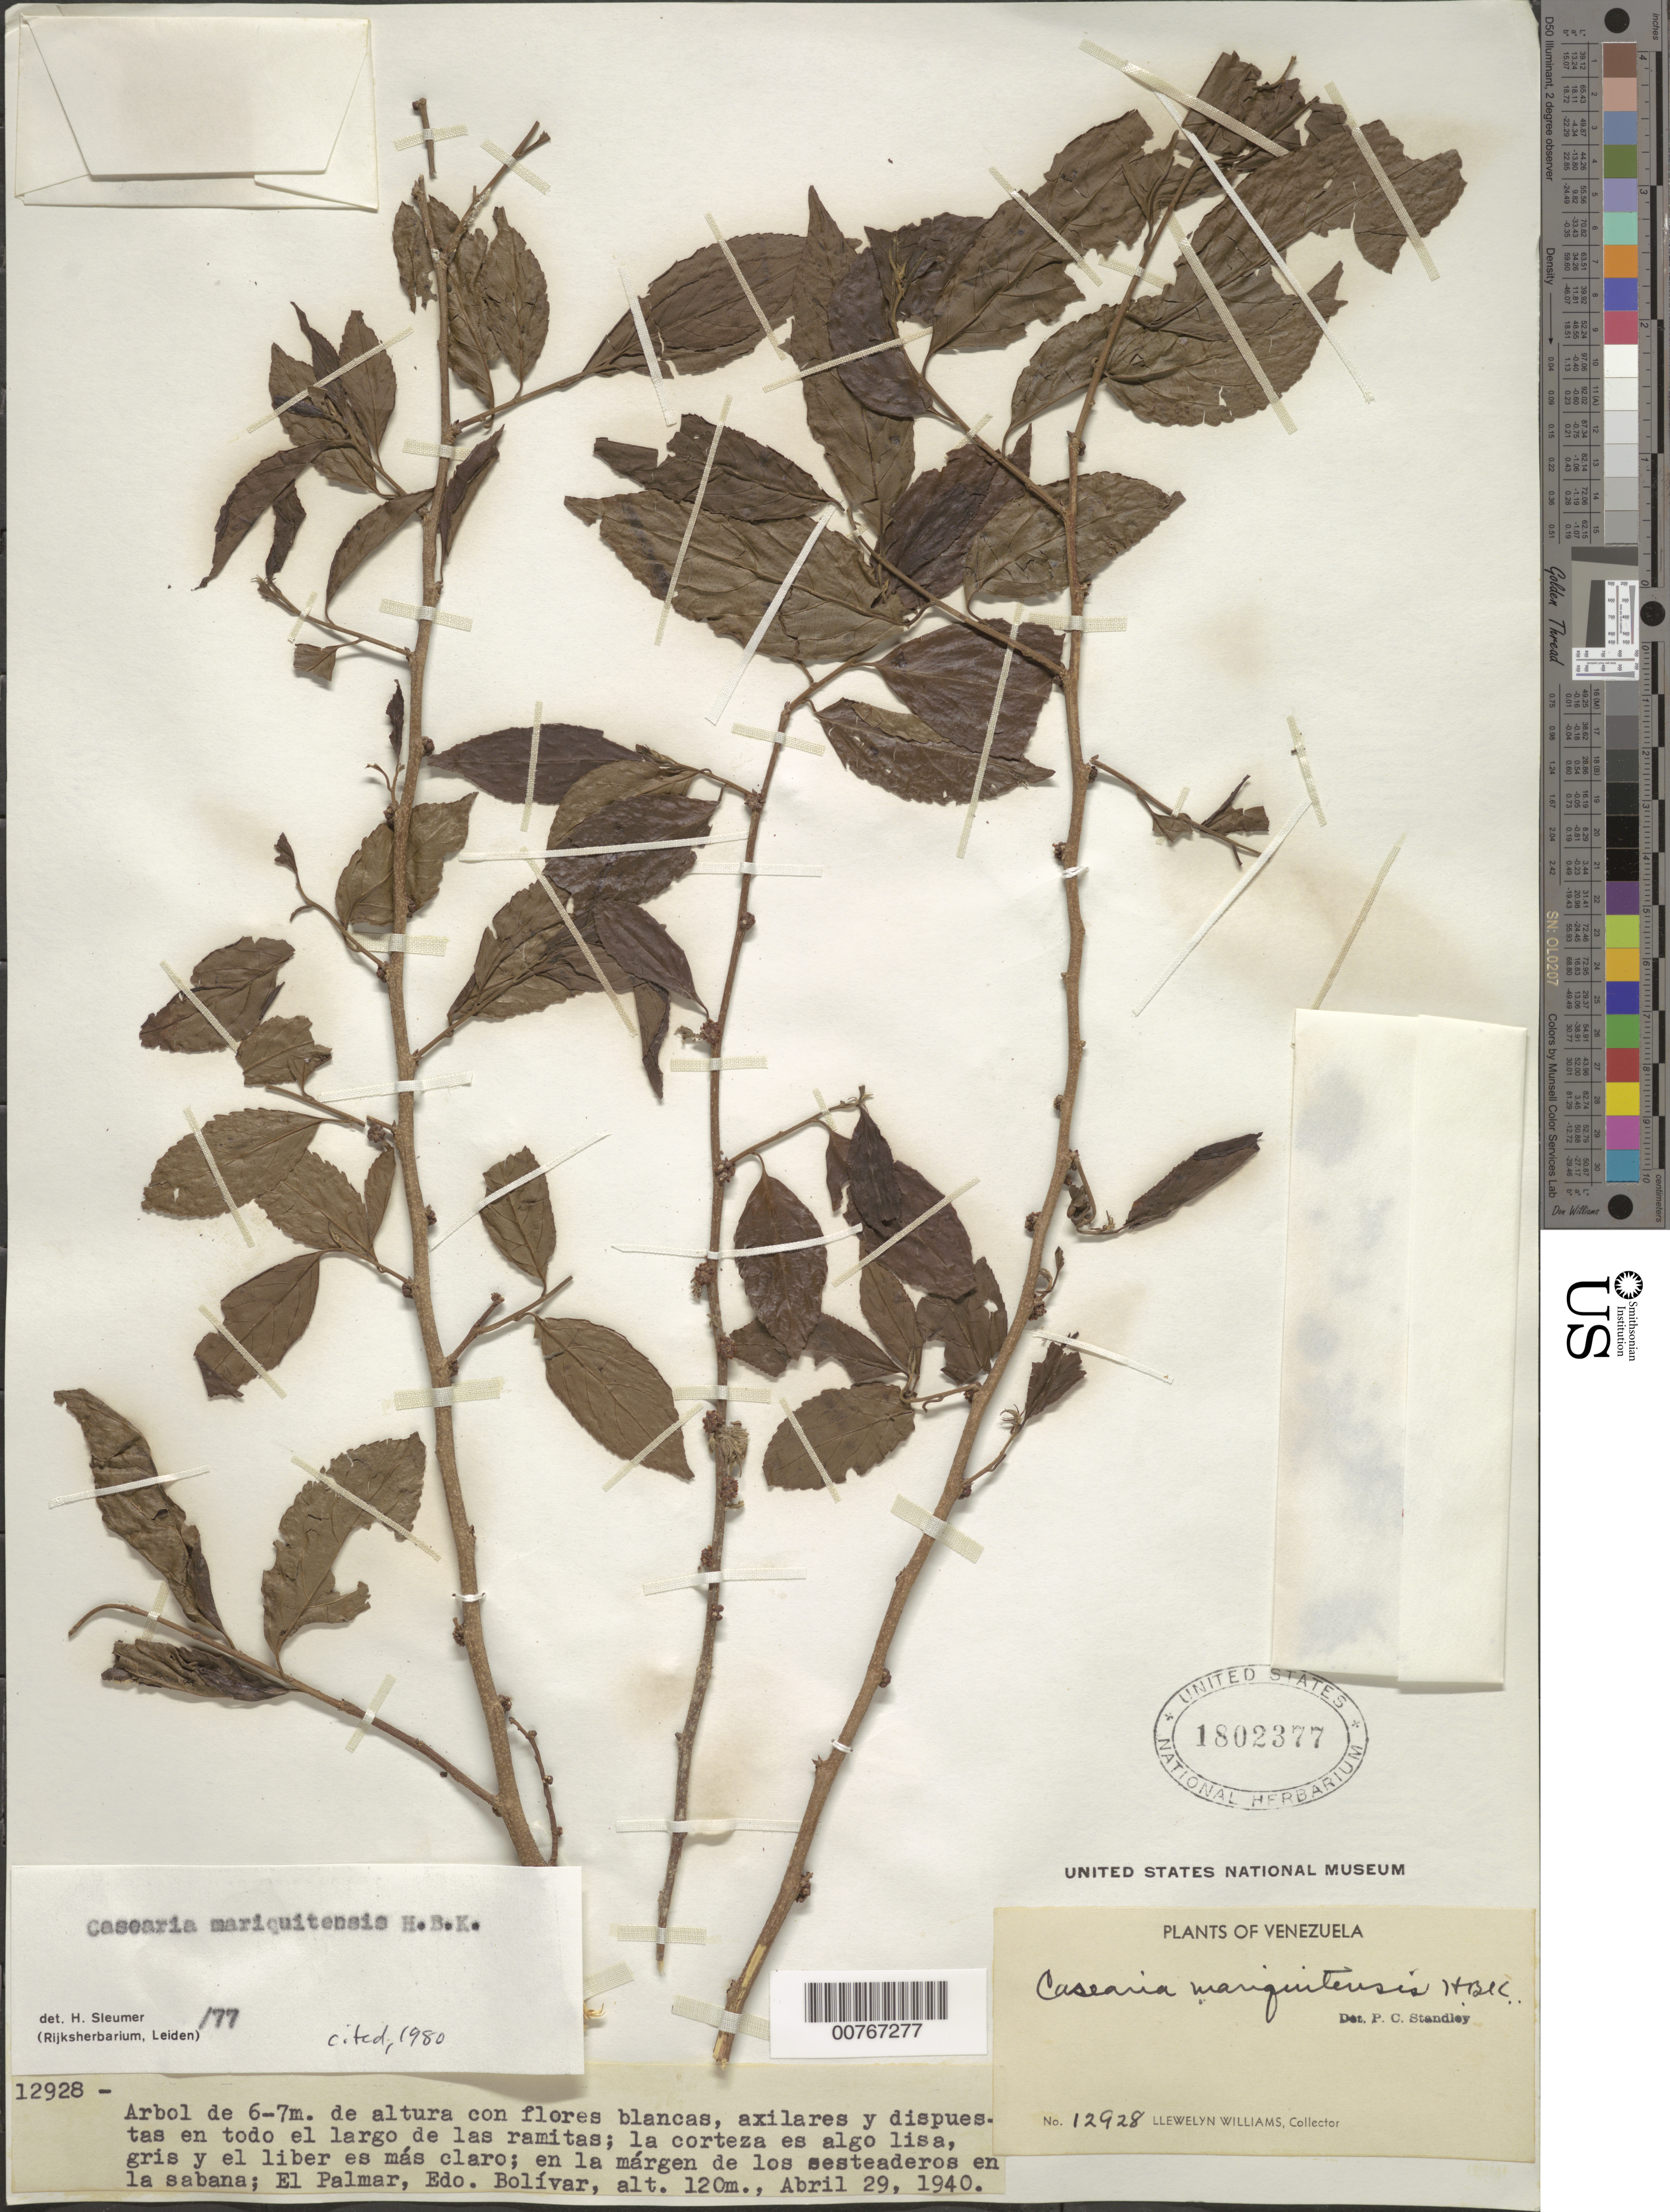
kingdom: Plantae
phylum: Tracheophyta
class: Magnoliopsida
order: Malpighiales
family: Salicaceae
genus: Casearia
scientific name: Casearia mariquitensis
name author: Kunth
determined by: Sleumer, H. O.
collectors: Ll. Williams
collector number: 12928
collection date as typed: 29-Apr-40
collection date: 1940-04-29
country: Venezuela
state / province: Bolívar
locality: El Palmar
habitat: Margen de los sesteaderos en la sabana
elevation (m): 120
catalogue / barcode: US 1802377